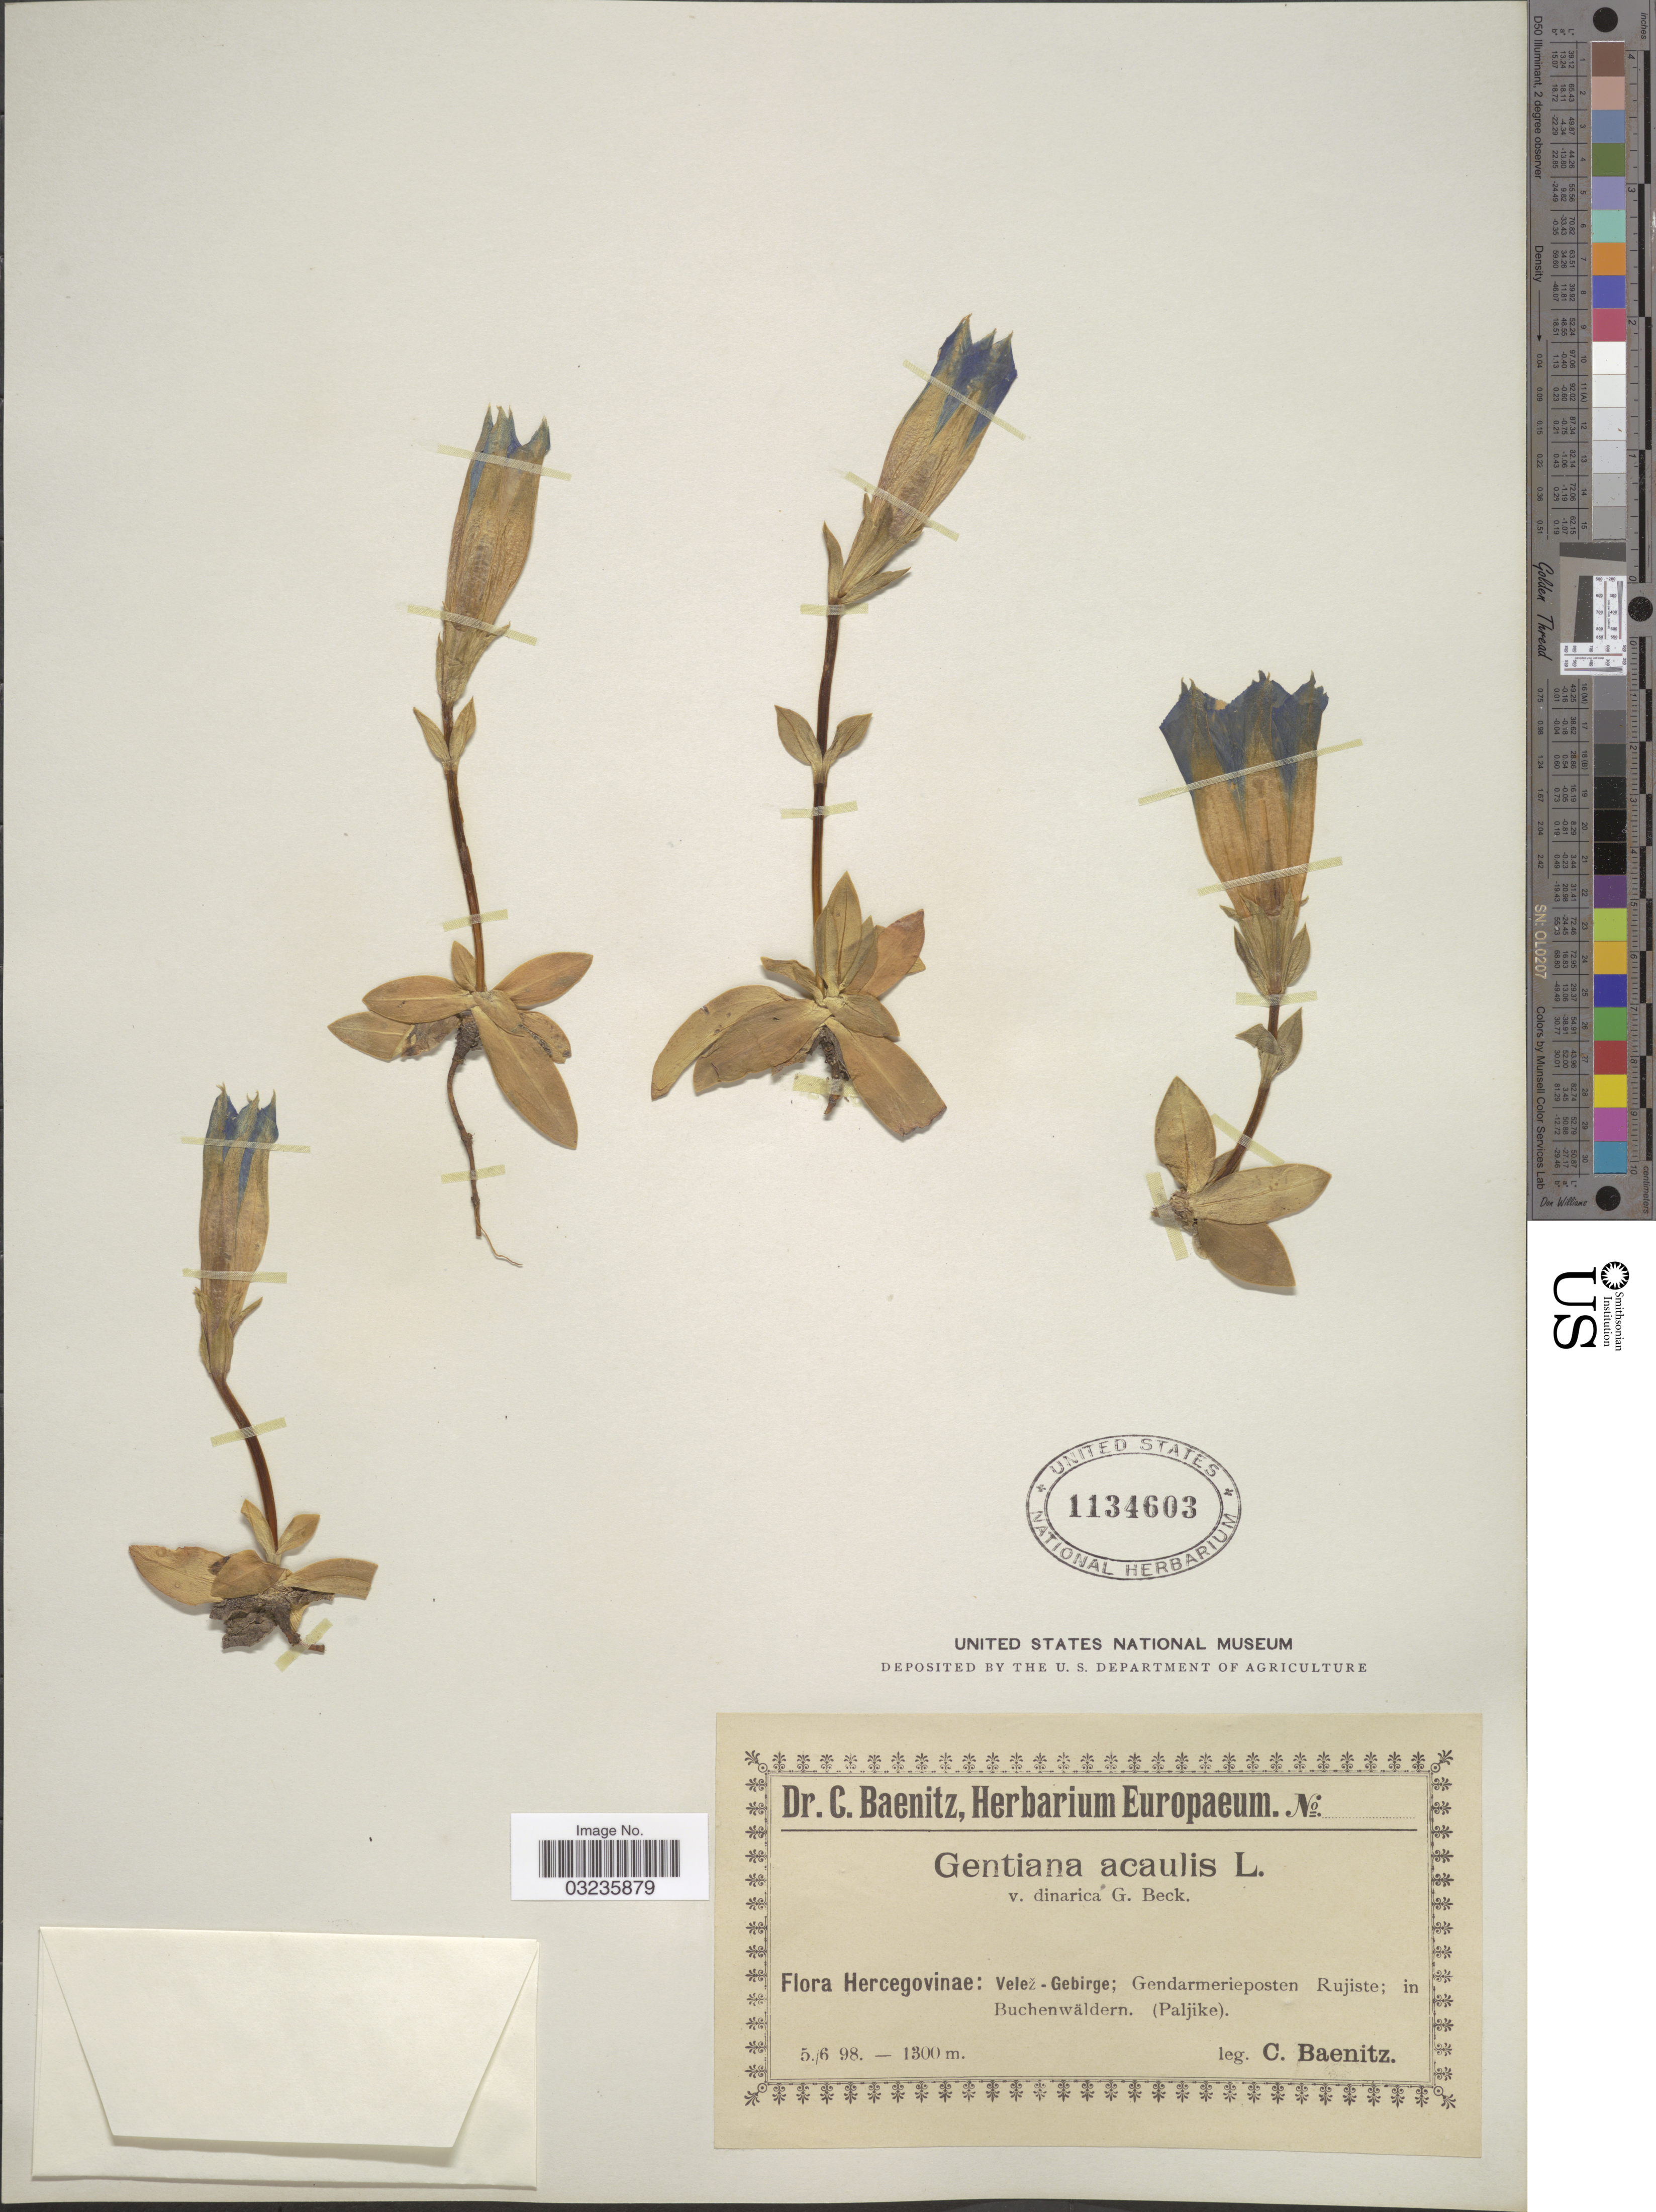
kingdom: Plantae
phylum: Tracheophyta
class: Magnoliopsida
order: Gentianales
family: Gentianaceae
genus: Gentiana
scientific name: Gentiana acaulis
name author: L.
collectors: C. G. Baenitz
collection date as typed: Transcribed d/m/y: 5/6/98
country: Bosnia and Herzegovina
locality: Hercegovinae: Velez-Gebirge; Gendarmerieposten Rujiste; in Buchenwäldern. (Paljike).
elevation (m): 1300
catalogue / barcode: US 1134603